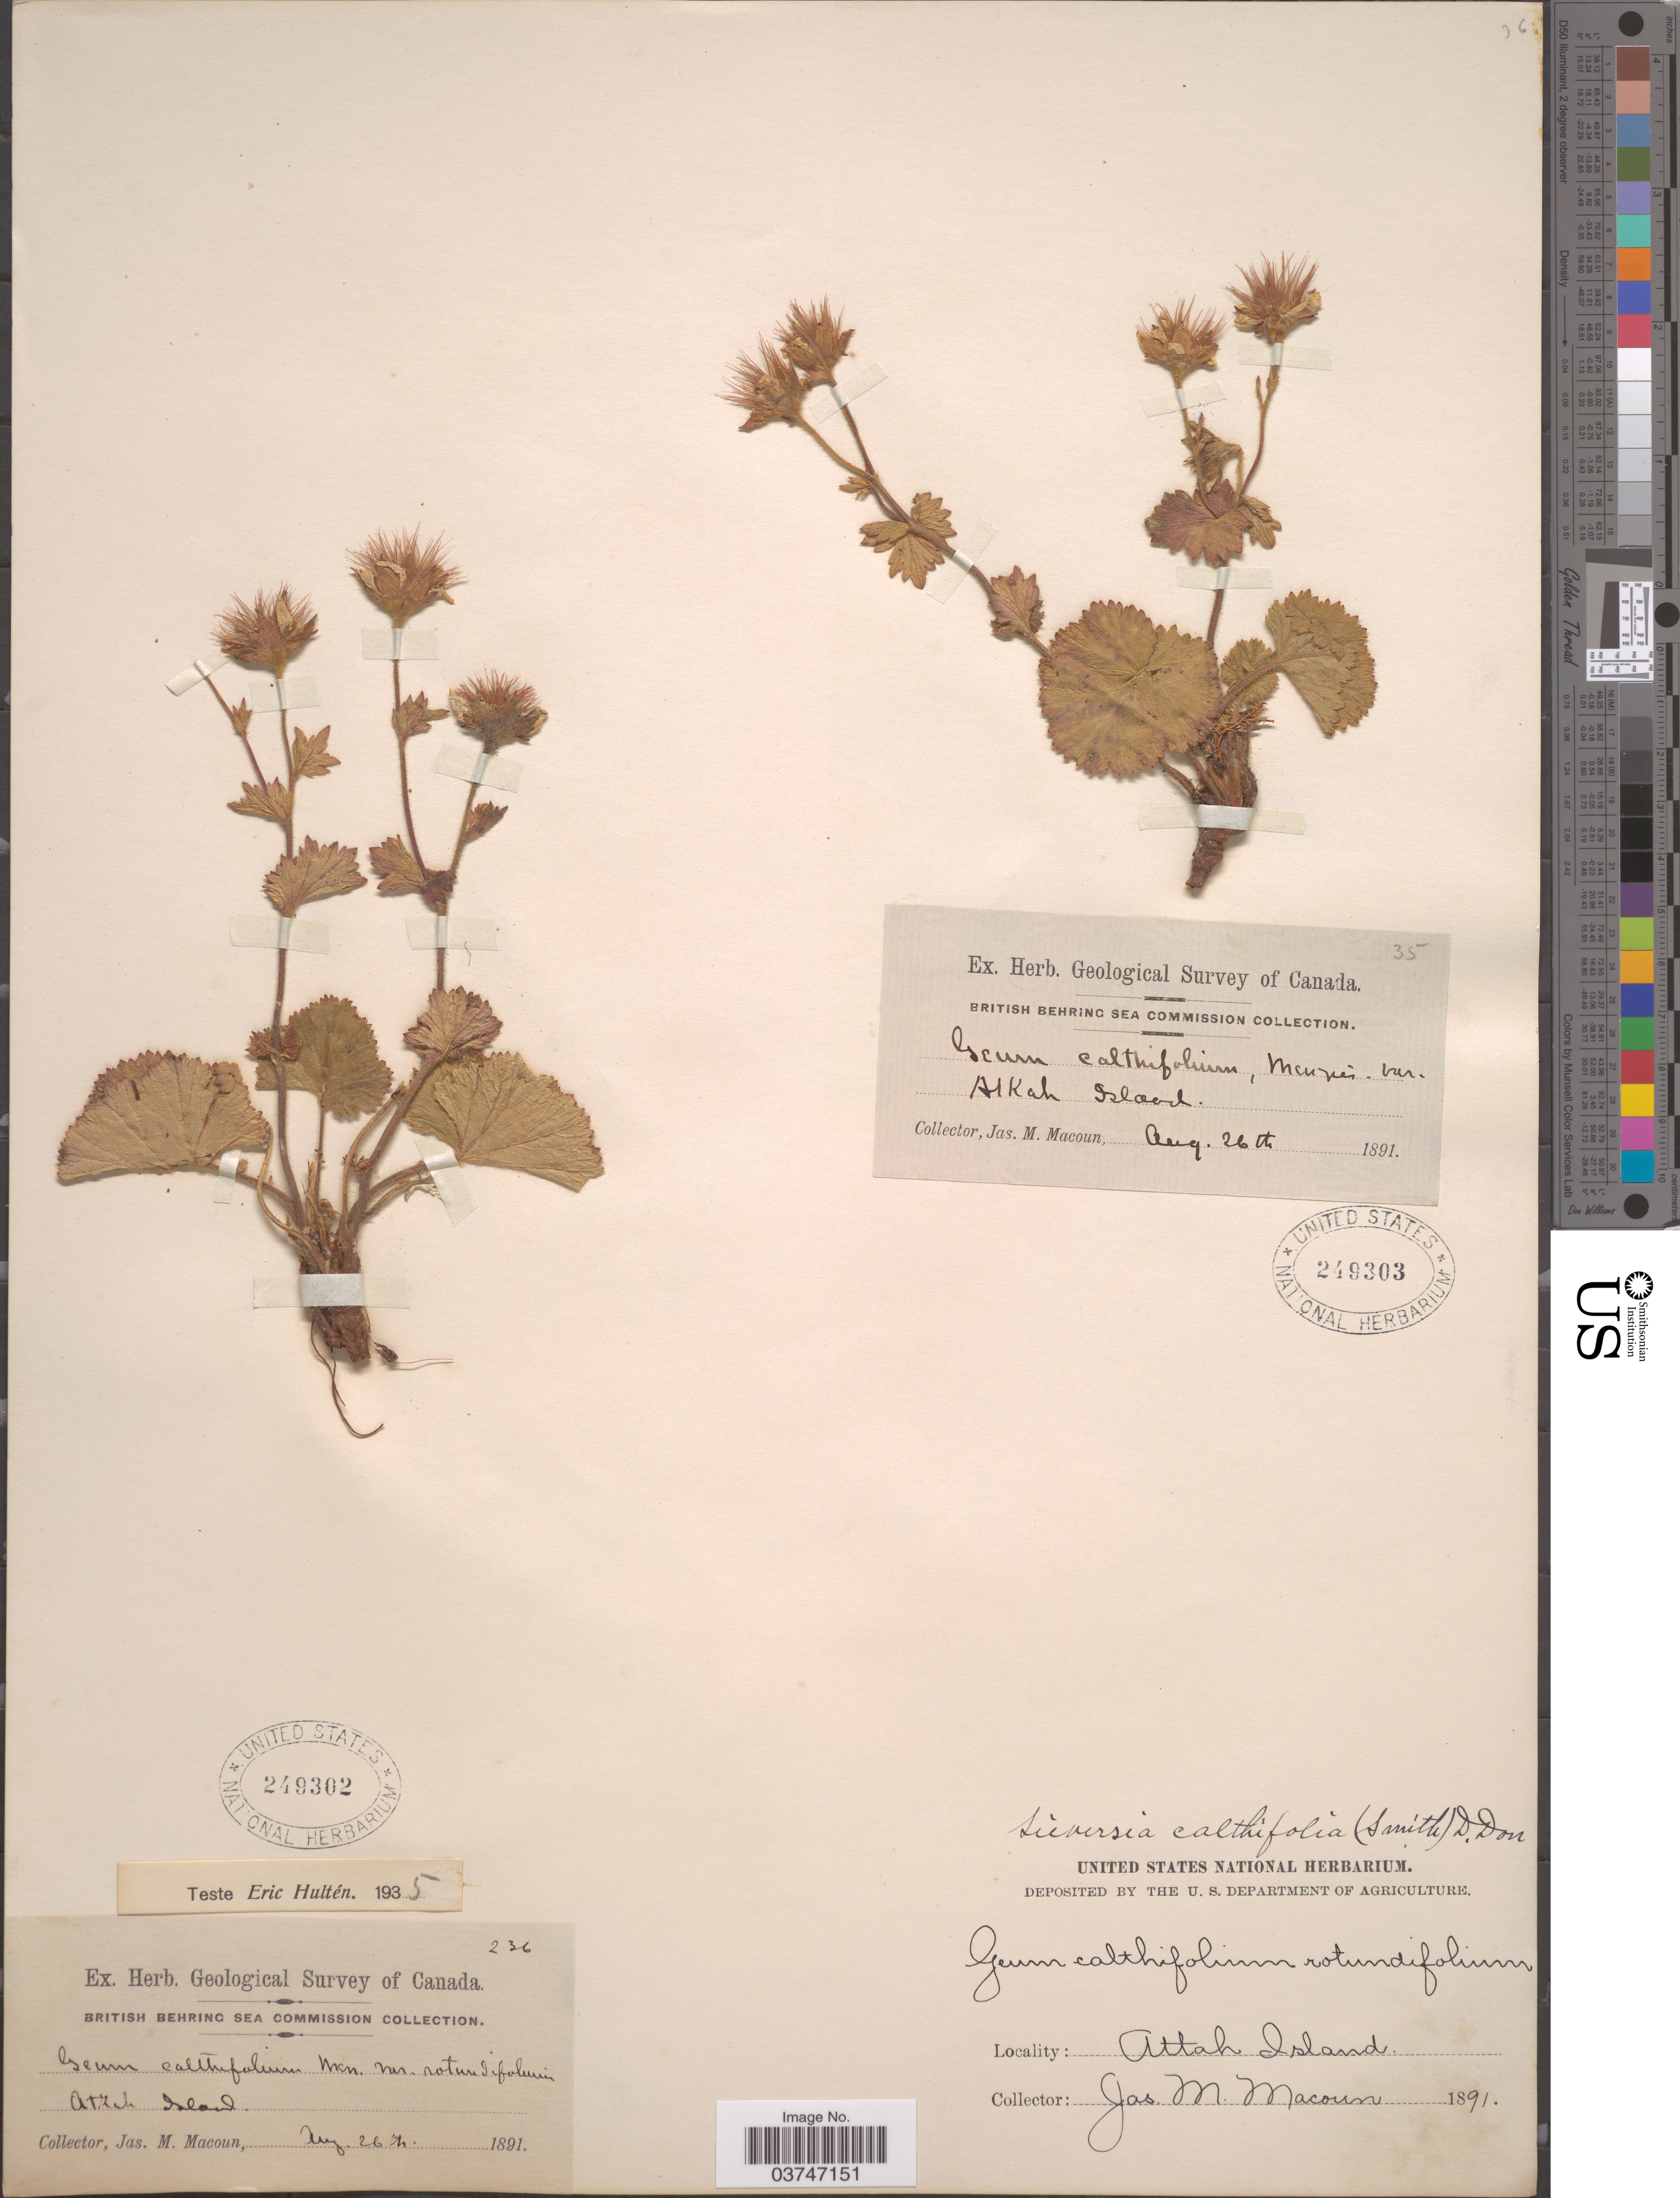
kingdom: Plantae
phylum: Tracheophyta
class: Magnoliopsida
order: Rosales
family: Rosaceae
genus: Geum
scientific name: Geum calthifolium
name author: Menzies ex Sm.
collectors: J. M. Macoun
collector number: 35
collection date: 1891-08-26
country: United States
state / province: Alaska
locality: Attah Island.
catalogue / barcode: US 249303-2